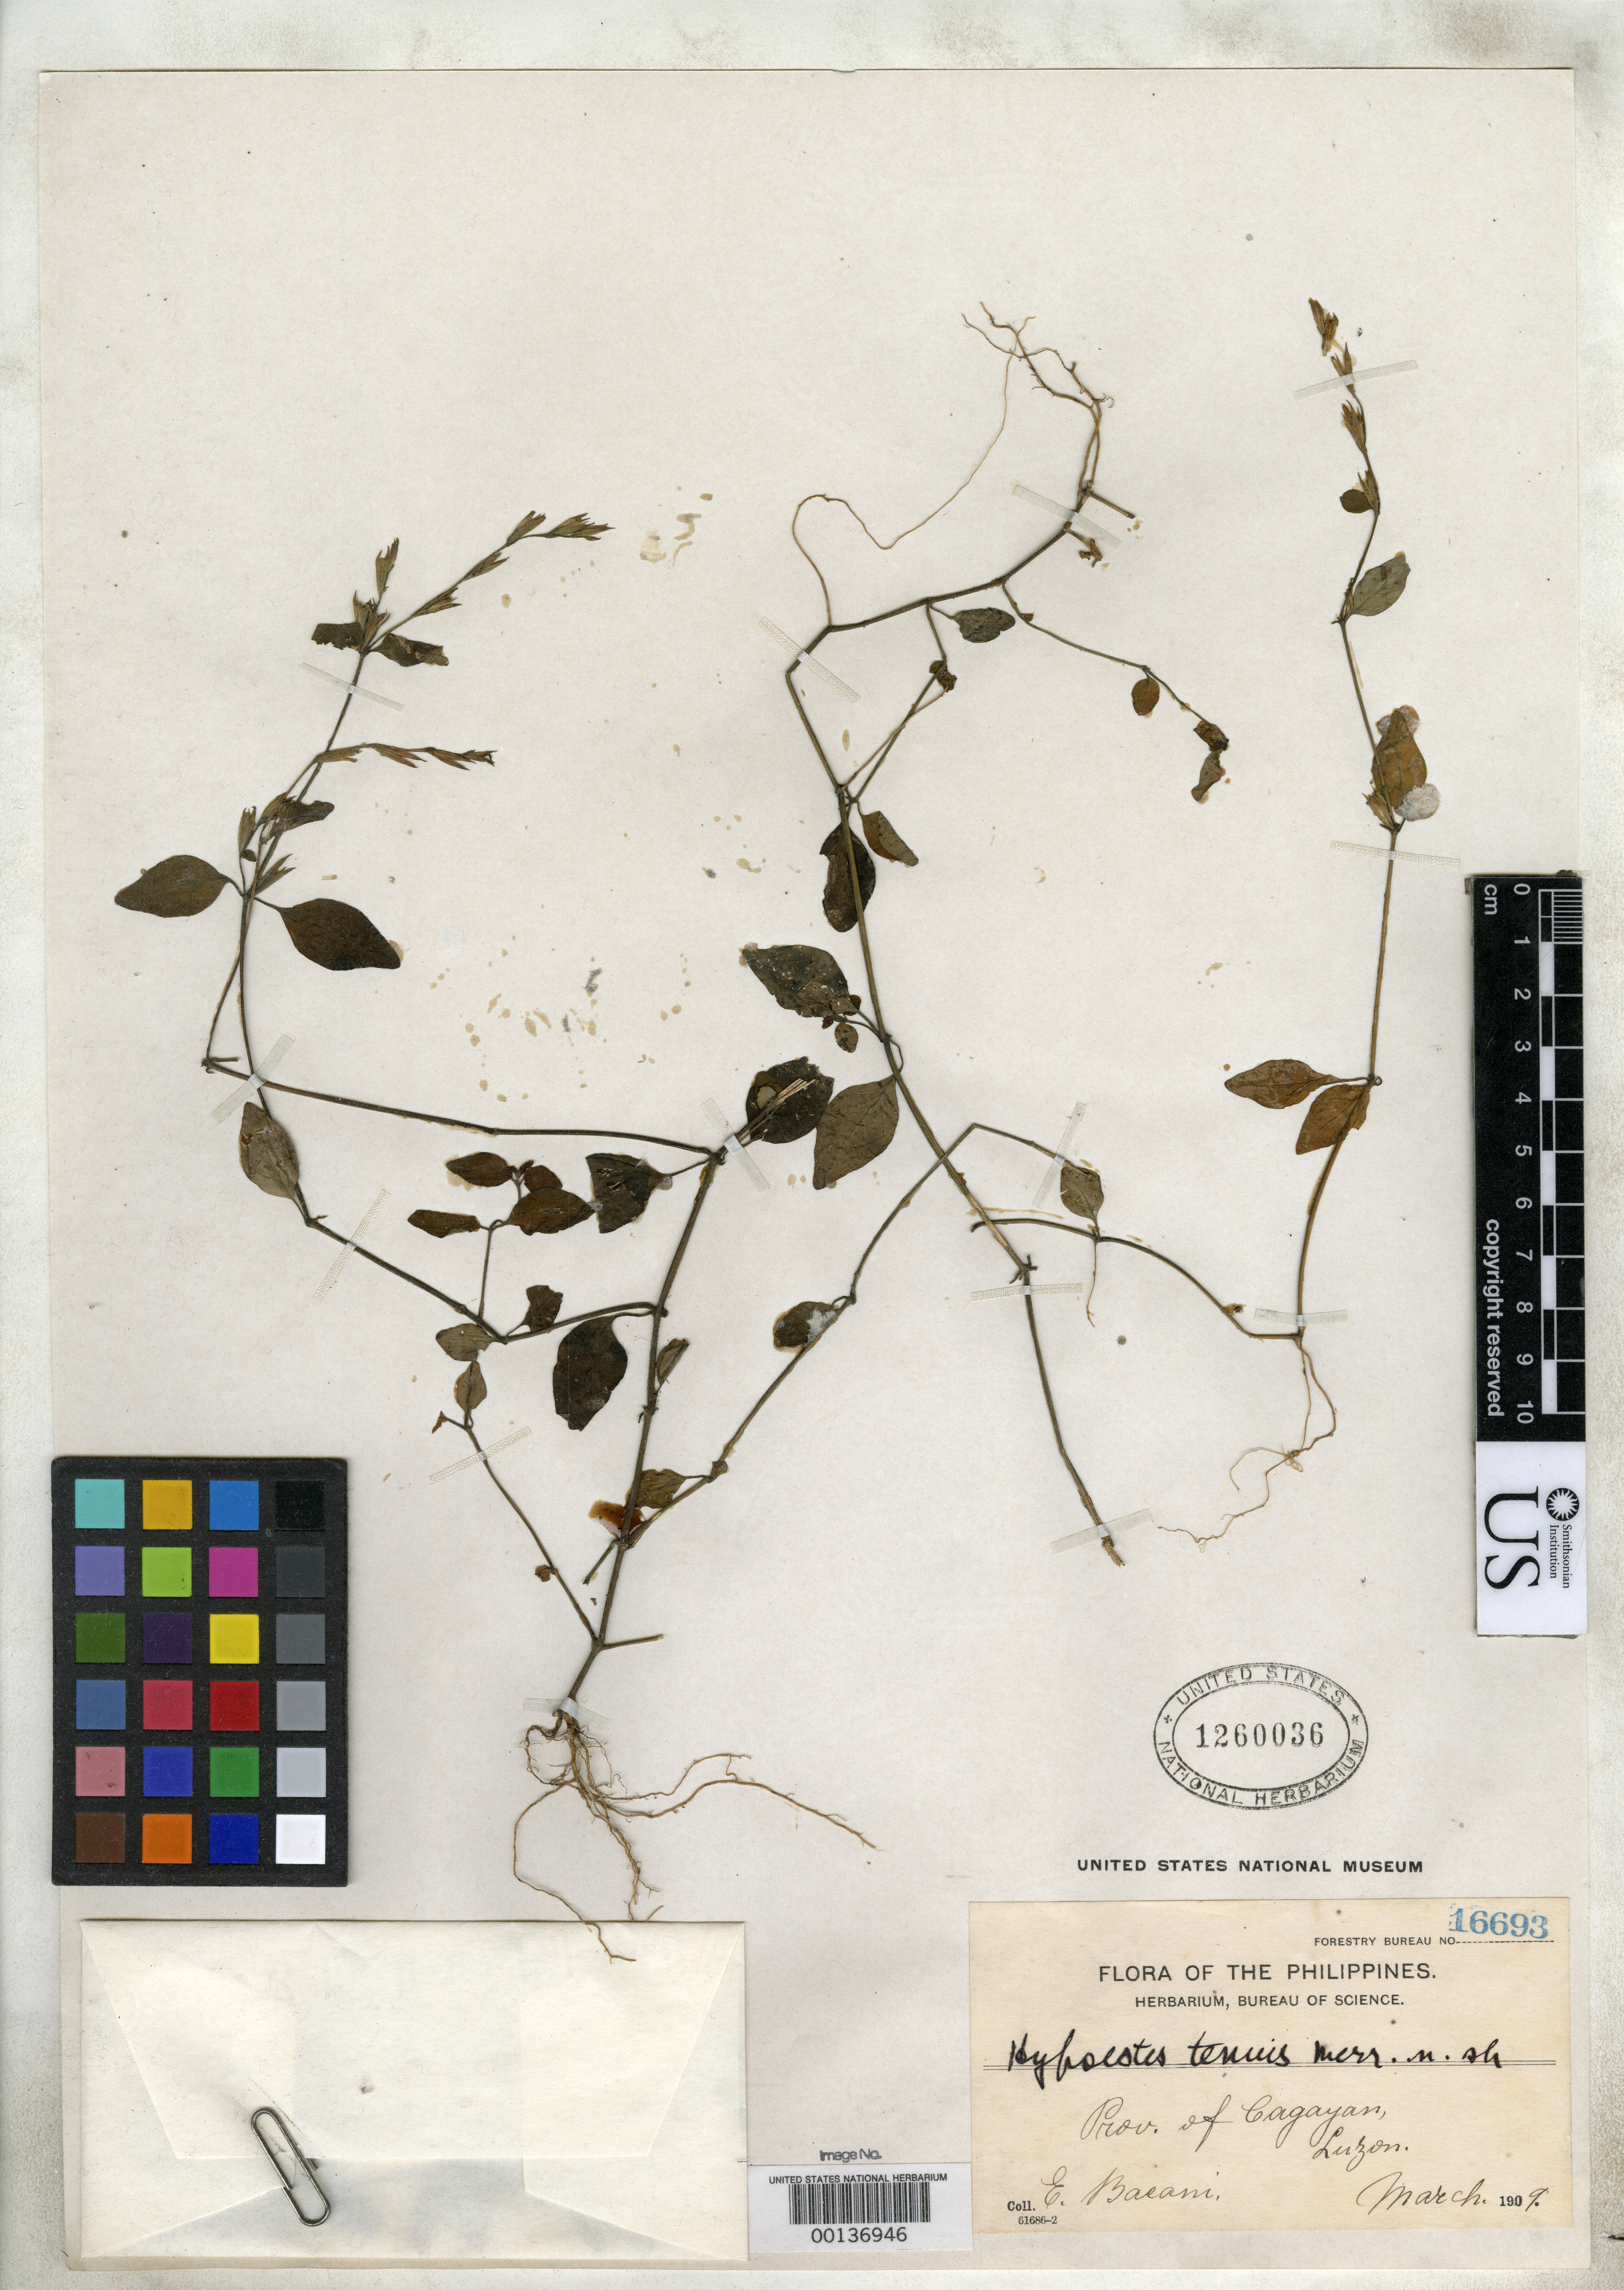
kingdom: Plantae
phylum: Tracheophyta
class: Magnoliopsida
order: Lamiales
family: Acanthaceae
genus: Hypoestes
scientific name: Hypoestes tenuis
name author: Merr.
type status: Isotype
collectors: E. Bacani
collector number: Bur. Sci. 16693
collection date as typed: Mar 1909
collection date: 1909-03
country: Philippines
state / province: Cagayan Valley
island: Luzon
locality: Between Mision & San Vicente. Cagayan.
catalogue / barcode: US 1260036